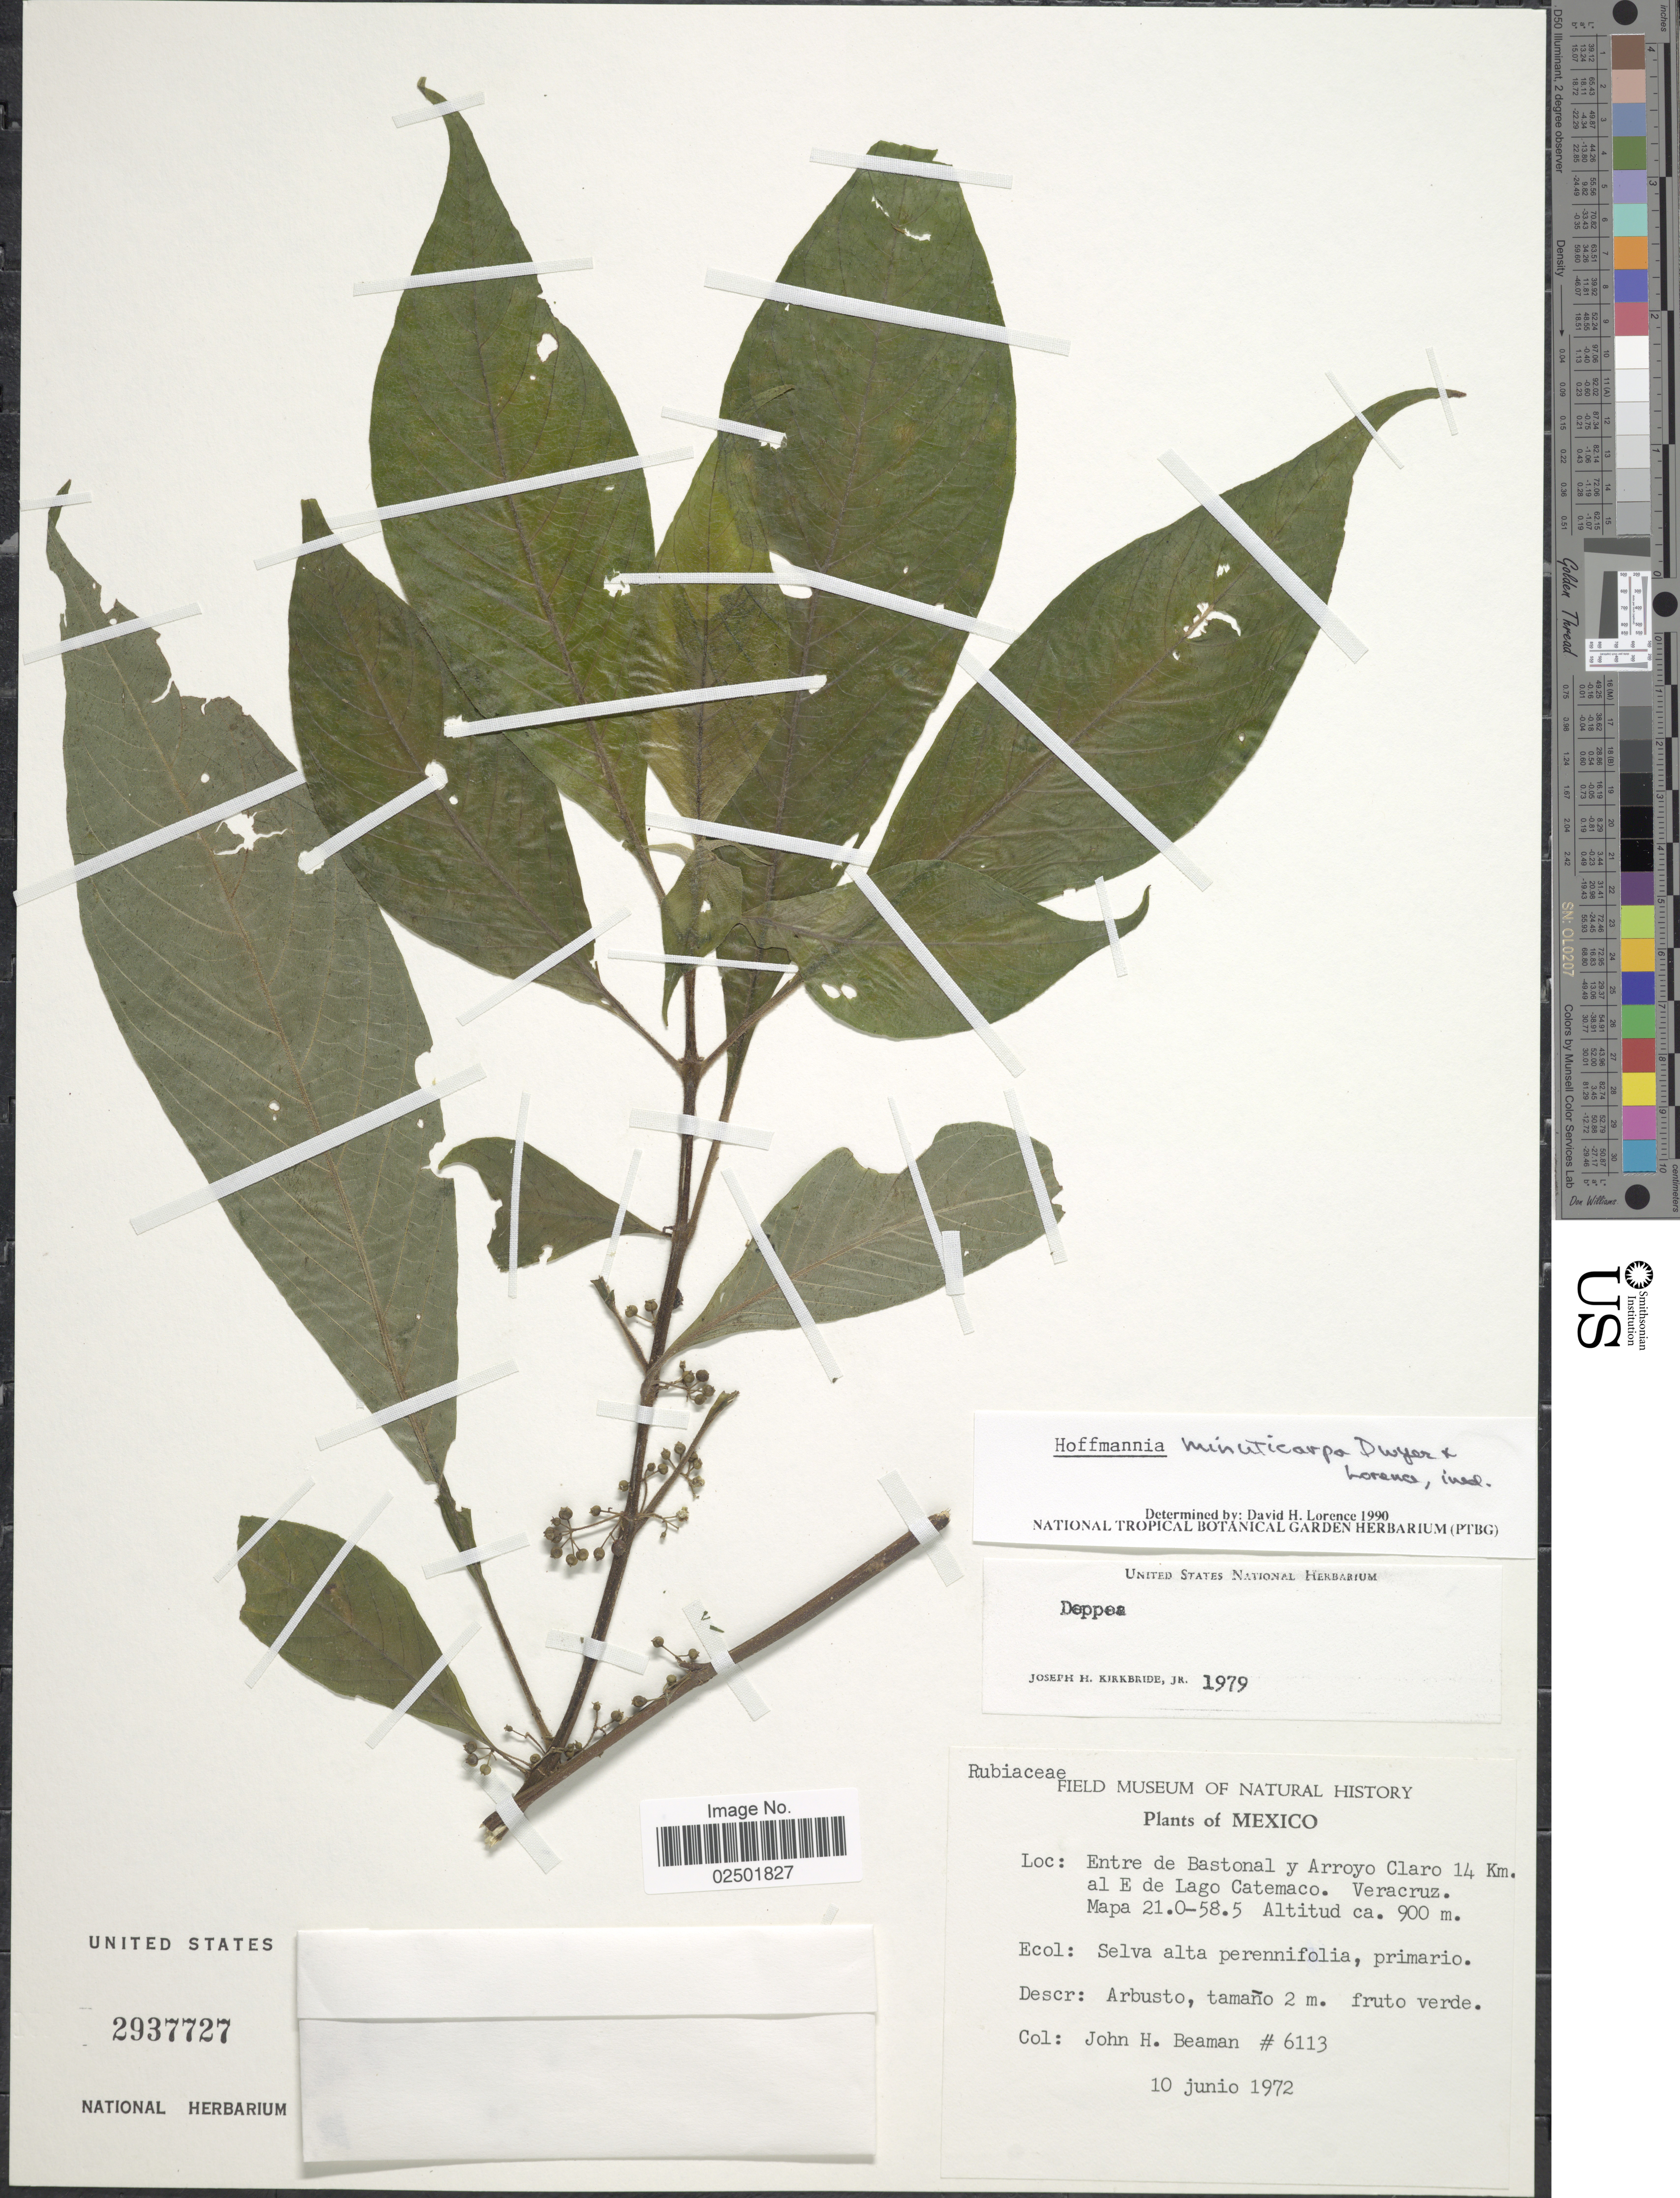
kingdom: Plantae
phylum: Tracheophyta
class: Magnoliopsida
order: Gentianales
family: Rubiaceae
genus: Hoffmannia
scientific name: Hoffmannia minuticarpa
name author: Dwyer & Lorence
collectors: J. H. Beaman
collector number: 6113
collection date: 1972-06-10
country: Mexico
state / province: Veracruz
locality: Entre de Bastonal y Arroyo Claro 14 Km. al E de Lago Catemaco. Mapa 21.0-58.5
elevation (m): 900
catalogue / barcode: US 2937727